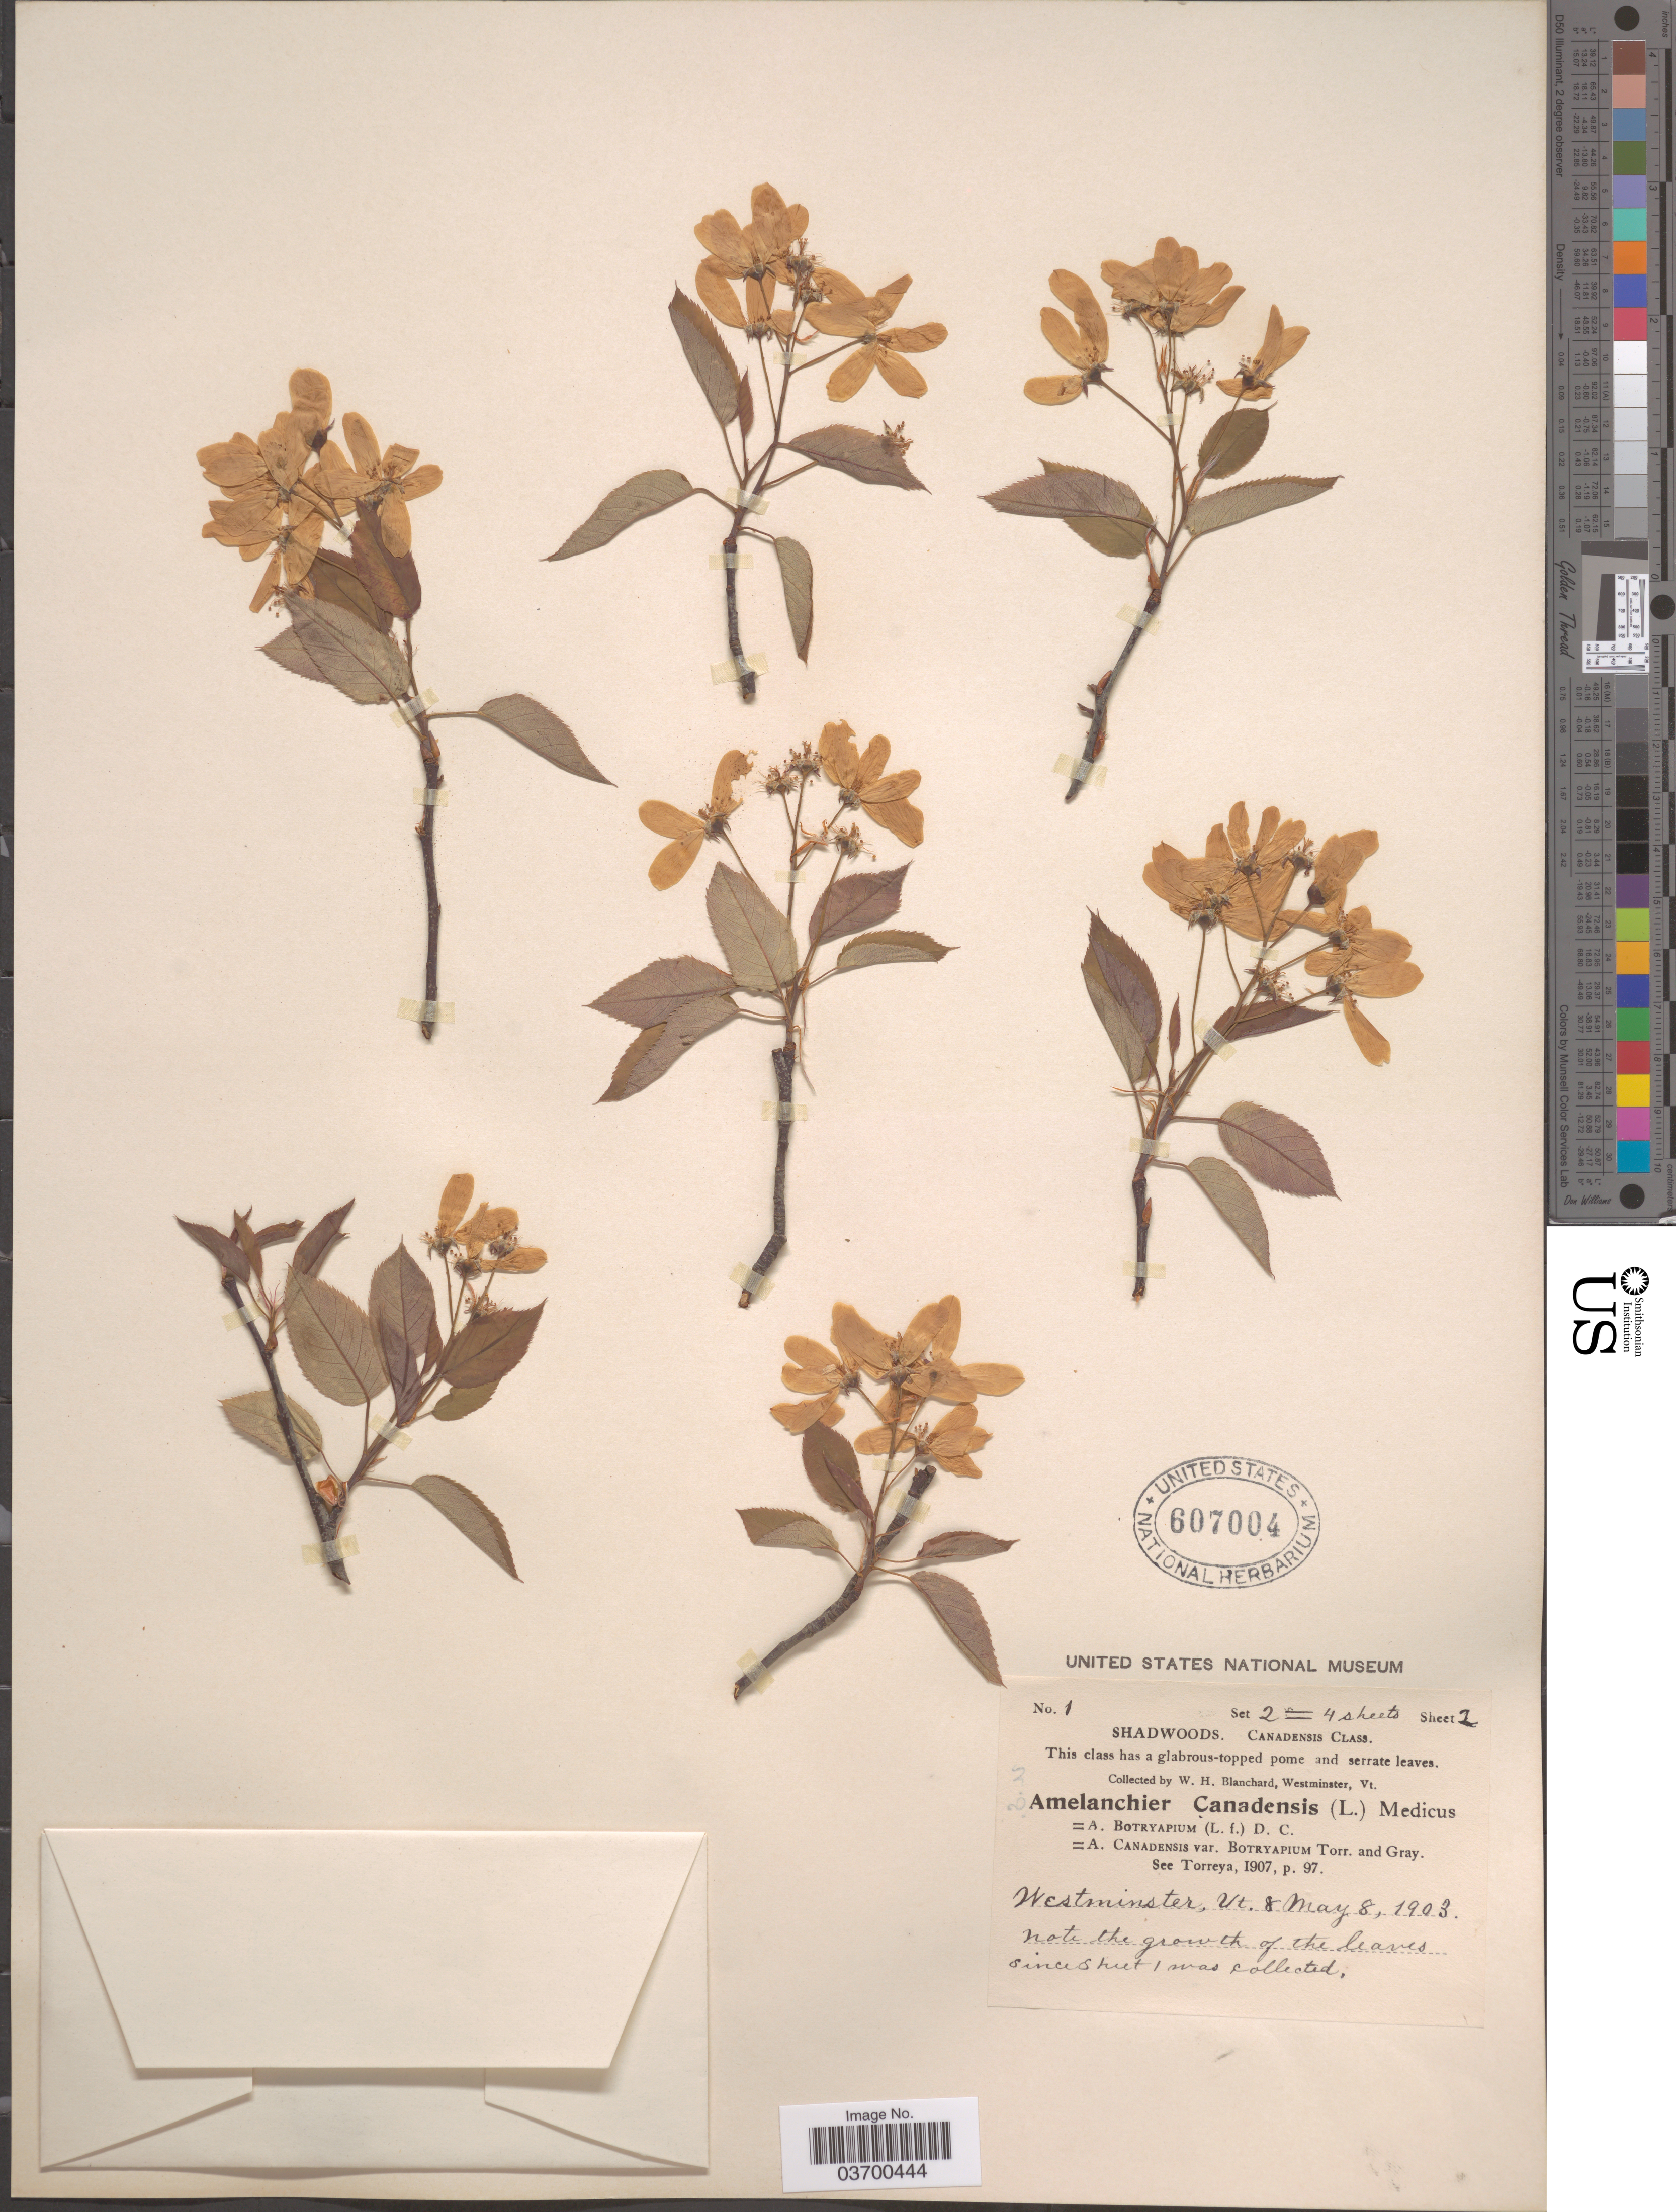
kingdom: Plantae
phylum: Tracheophyta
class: Magnoliopsida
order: Rosales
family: Rosaceae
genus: Amelanchier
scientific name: Amelanchier canadensis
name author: (L.) Medic.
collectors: W. H. Blanchard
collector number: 1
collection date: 1903-05-08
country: United States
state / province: Vermont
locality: Westminster.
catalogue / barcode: US 607004